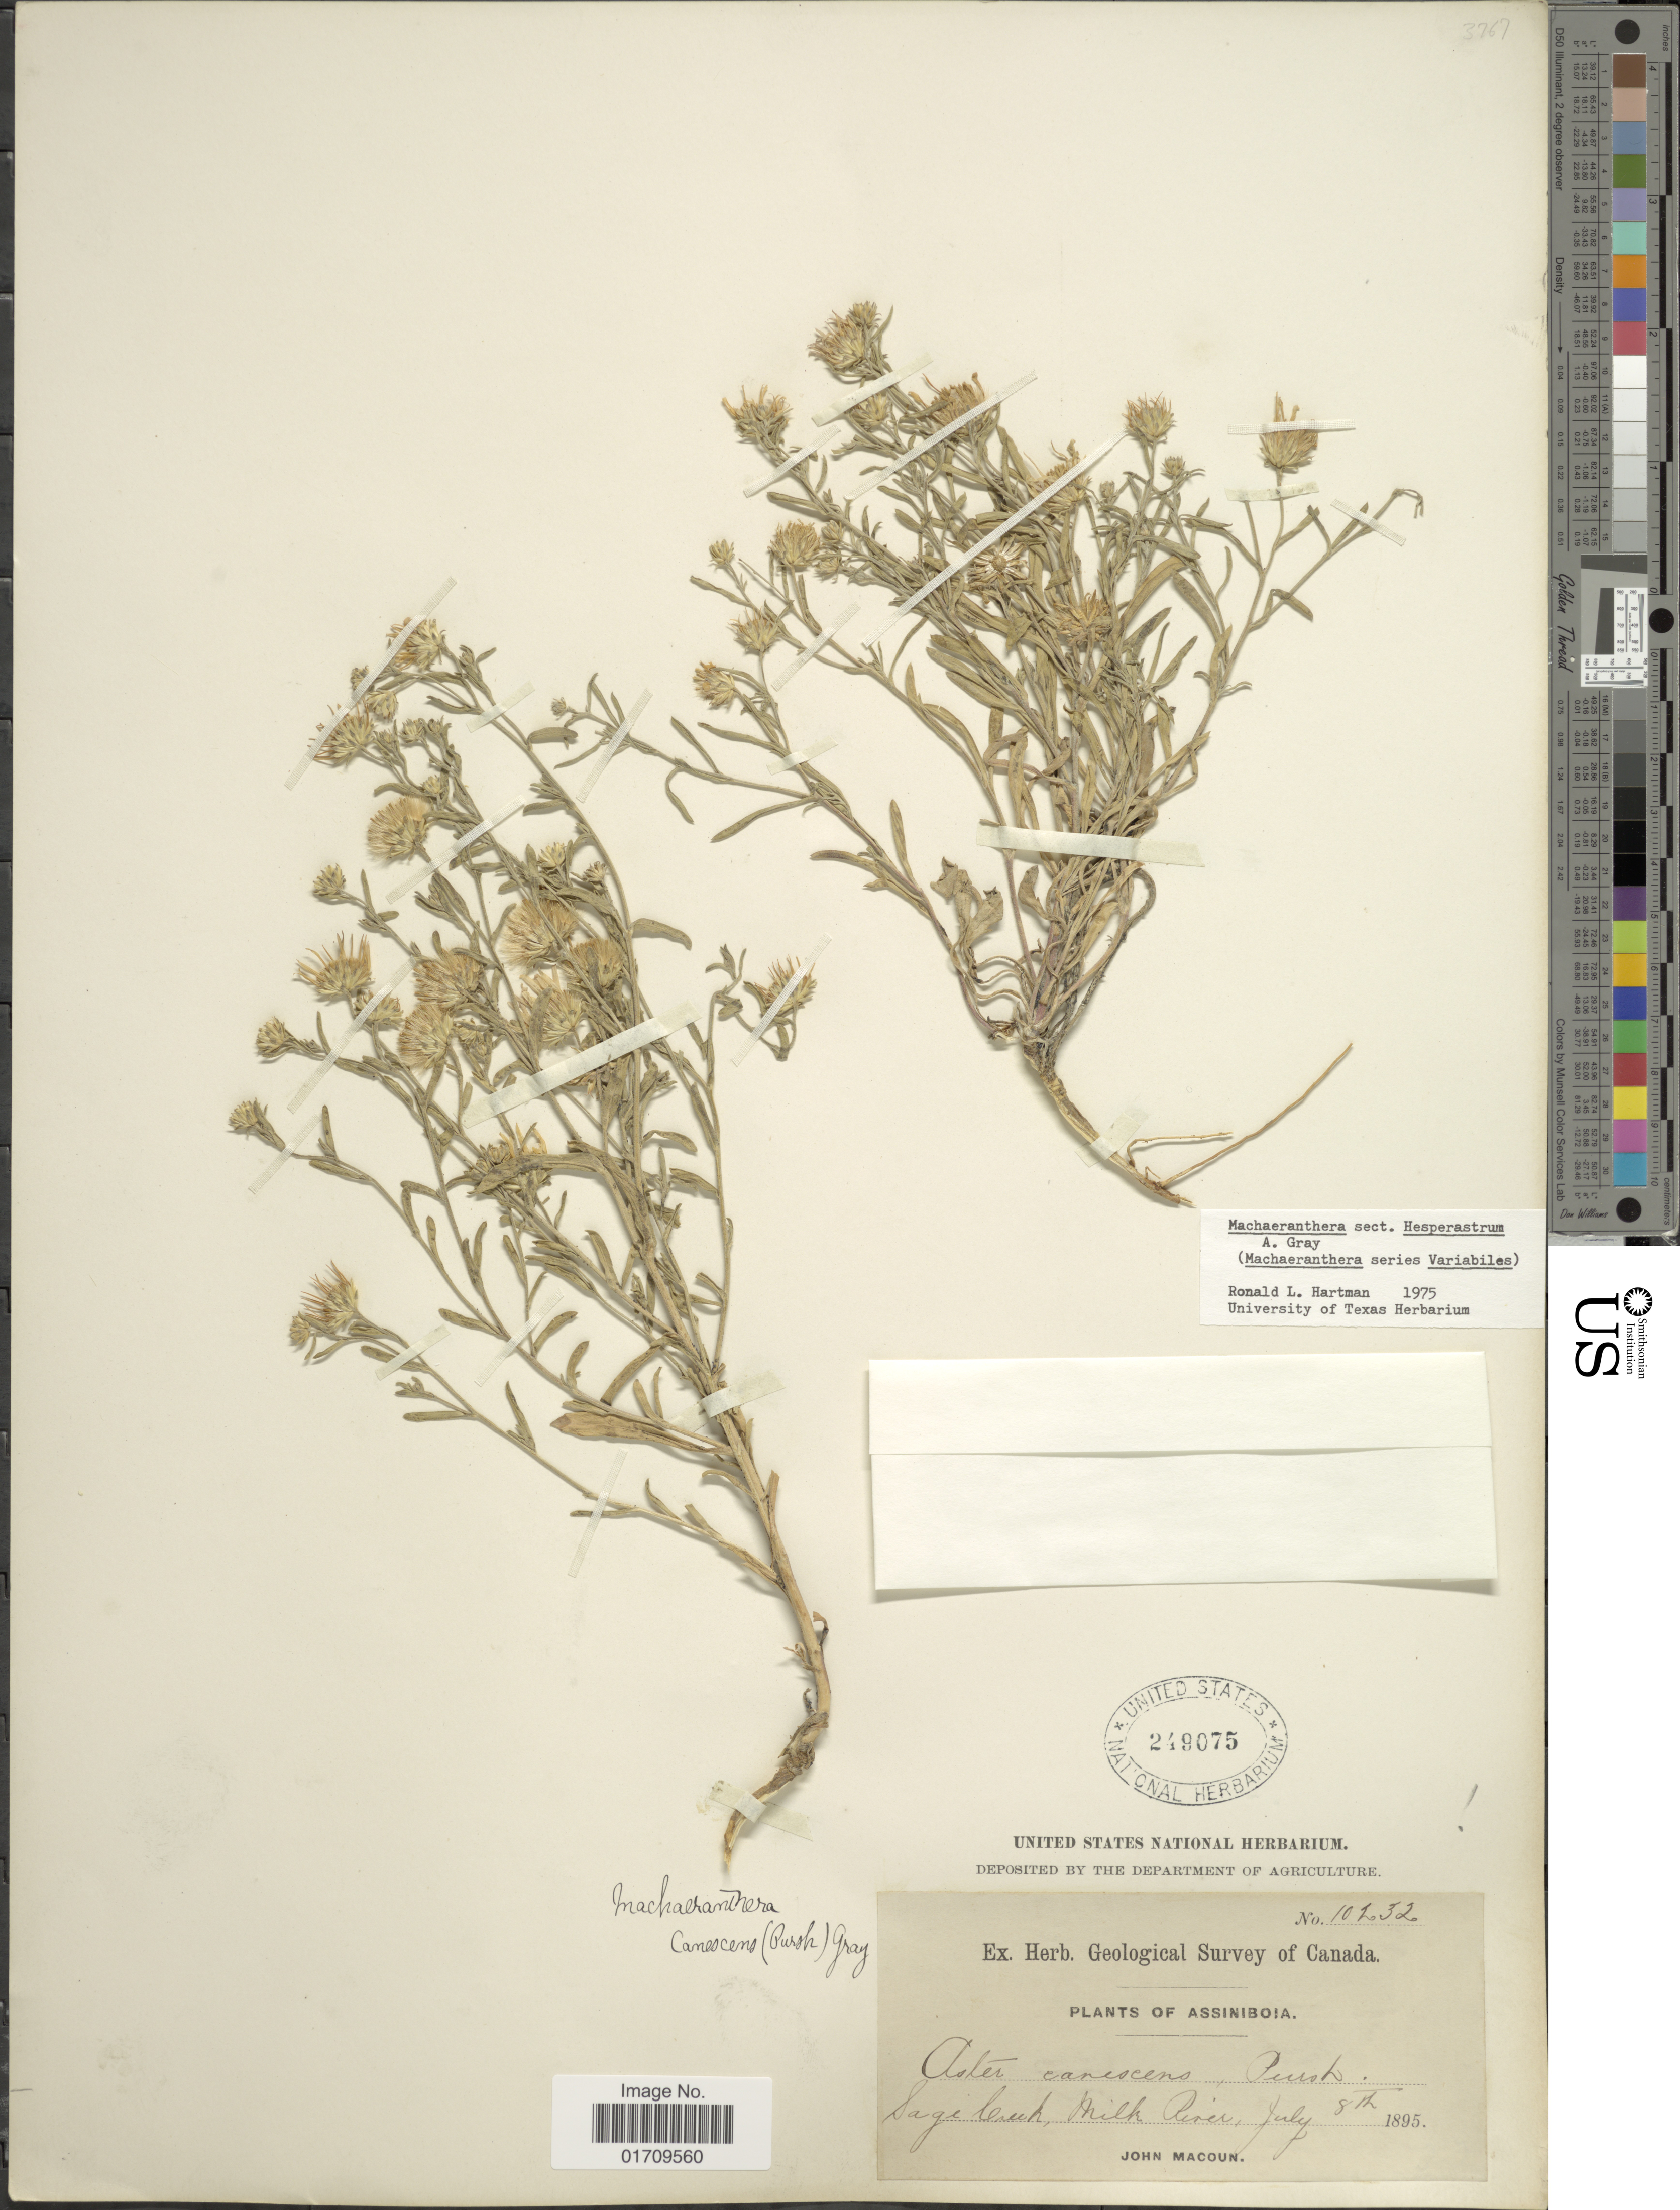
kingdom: Plantae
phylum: Tracheophyta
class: Magnoliopsida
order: Asterales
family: Asteraceae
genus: Machaeranthera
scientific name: Machaeranthera sp.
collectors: J. Macoun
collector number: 10232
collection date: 1895-07-08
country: Canada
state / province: Saskatchewan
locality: Assiniboia, Sage Creek, Milk River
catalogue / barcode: US 249075